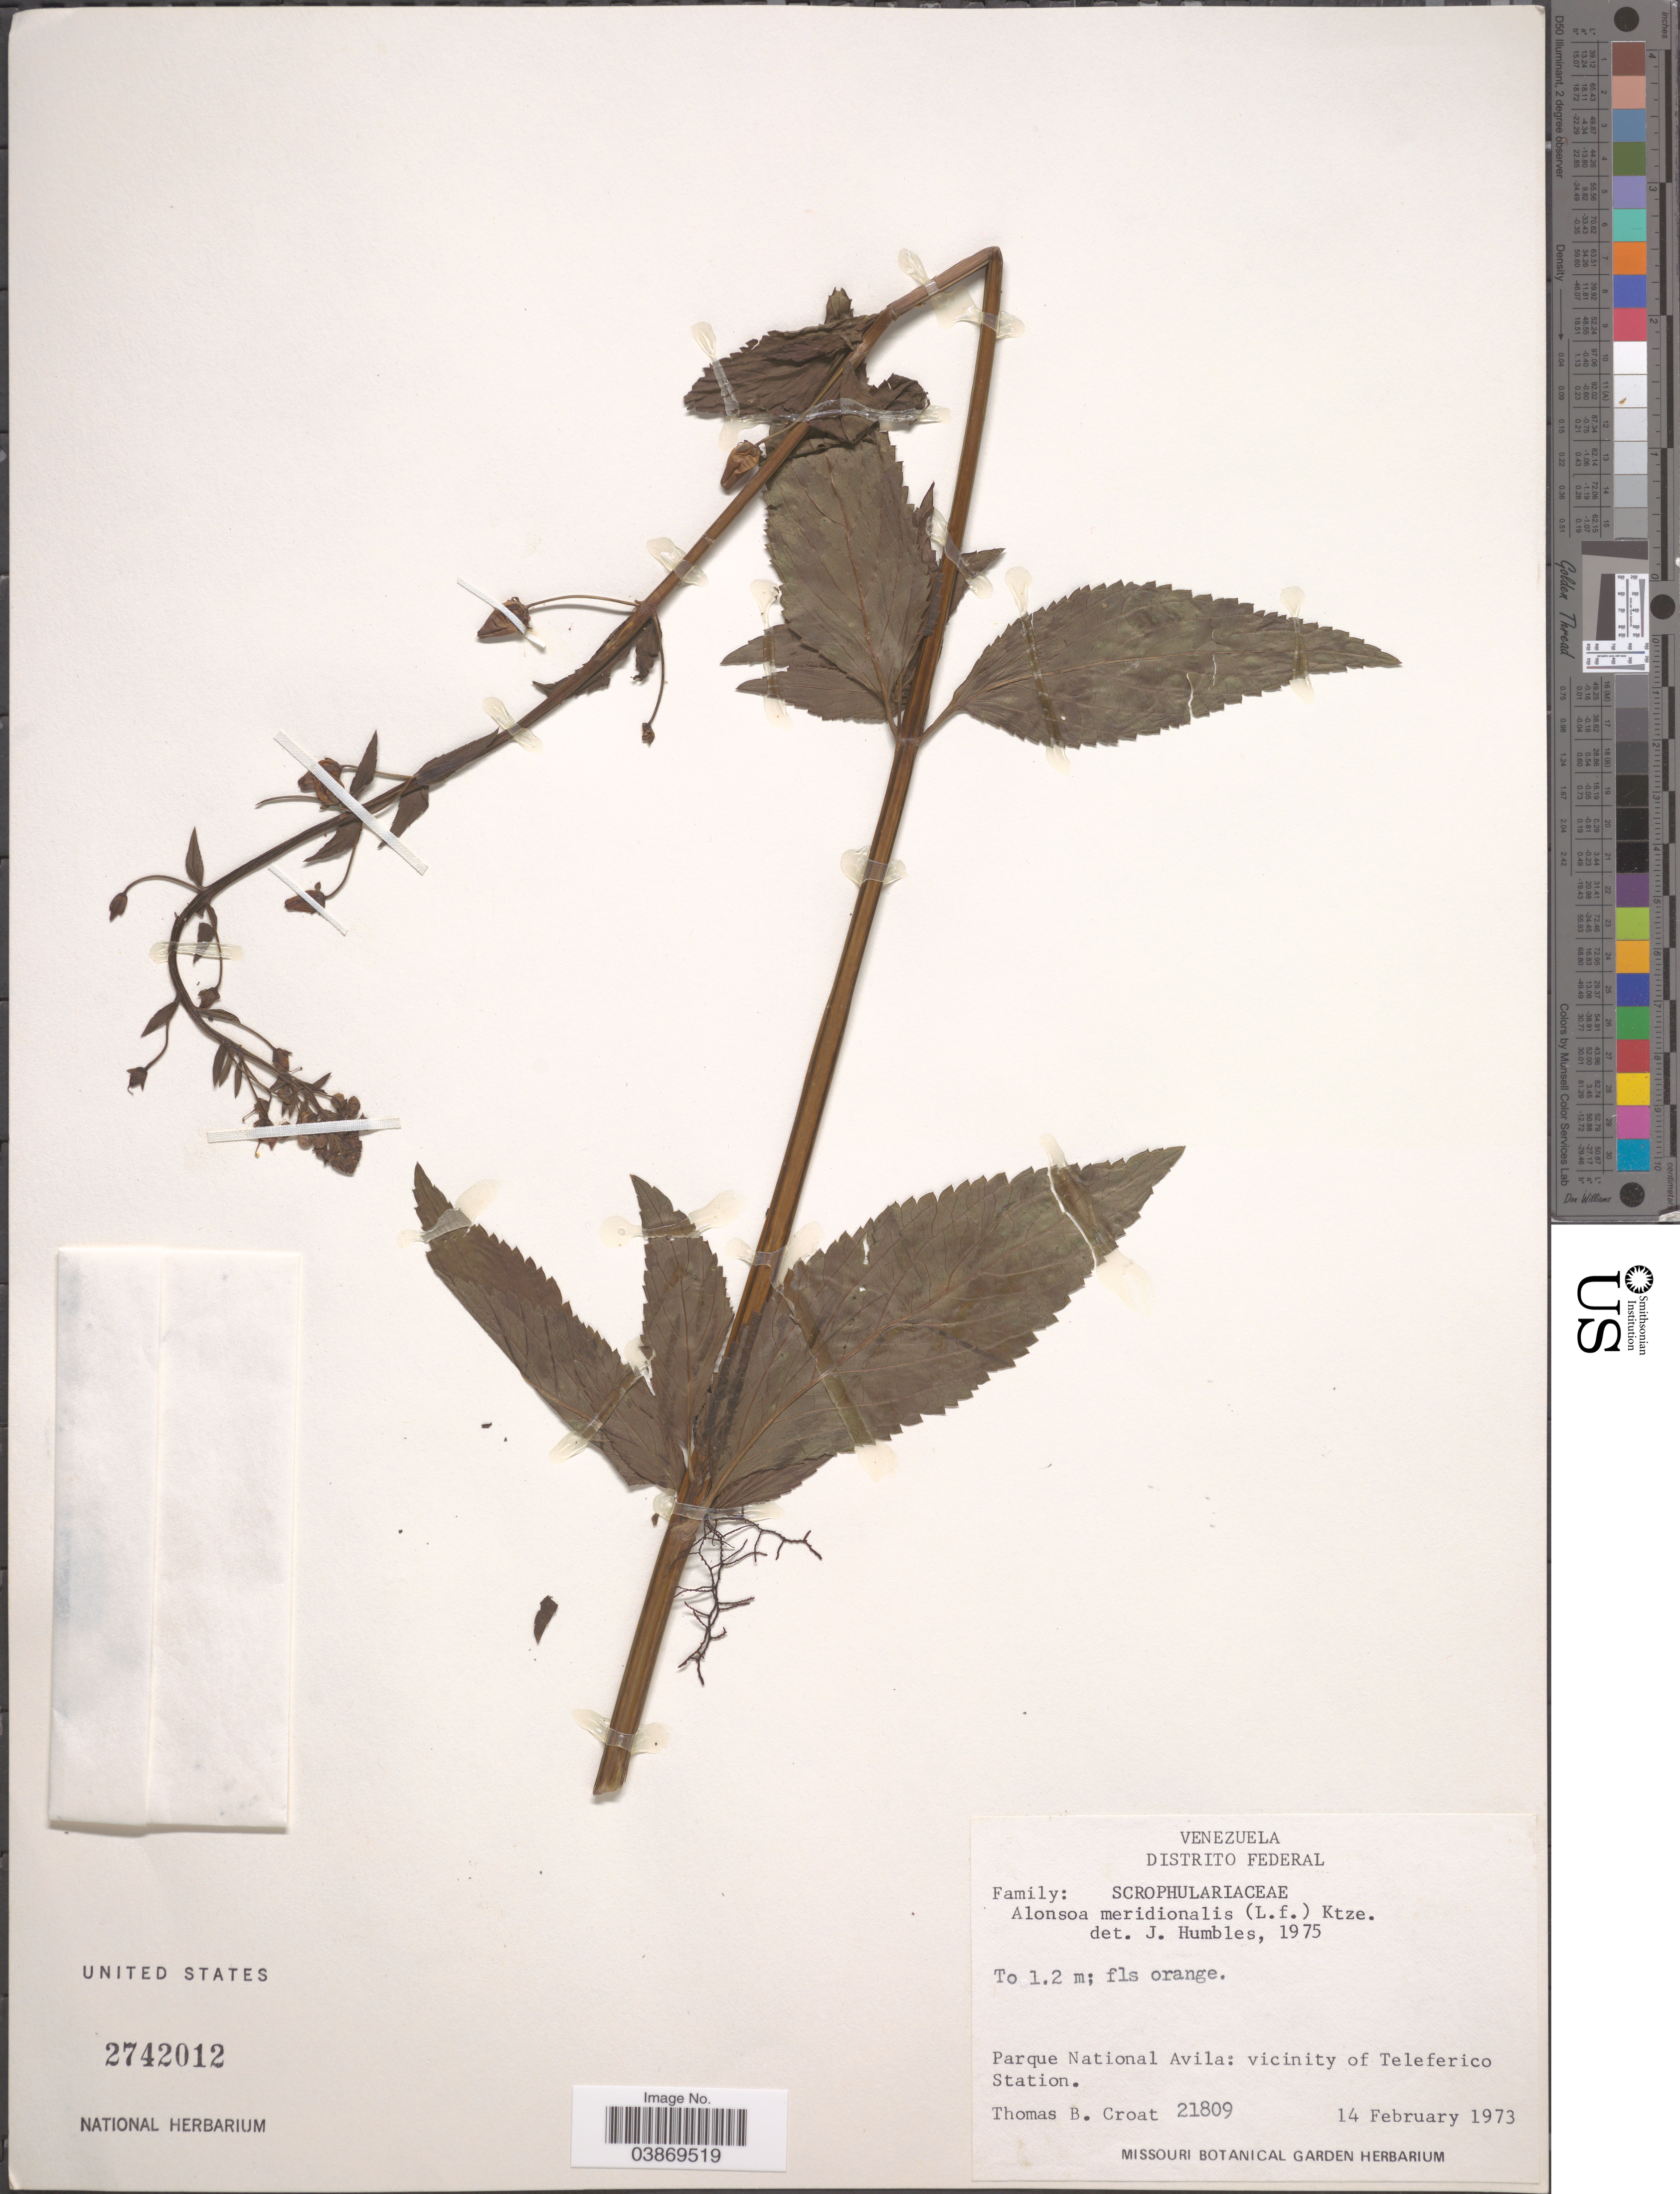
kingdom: Plantae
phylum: Tracheophyta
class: Magnoliopsida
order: Lamiales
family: Scrophulariaceae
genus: Alonsoa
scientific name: Alonsoa meridionalis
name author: (L. f.) Kuntze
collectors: T. B. Croat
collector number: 21809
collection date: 1973-02-14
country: Venezuela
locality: Distrito Federal. Parque Nacional Avila: vicinity of Teleferico Station.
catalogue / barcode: US 2742012